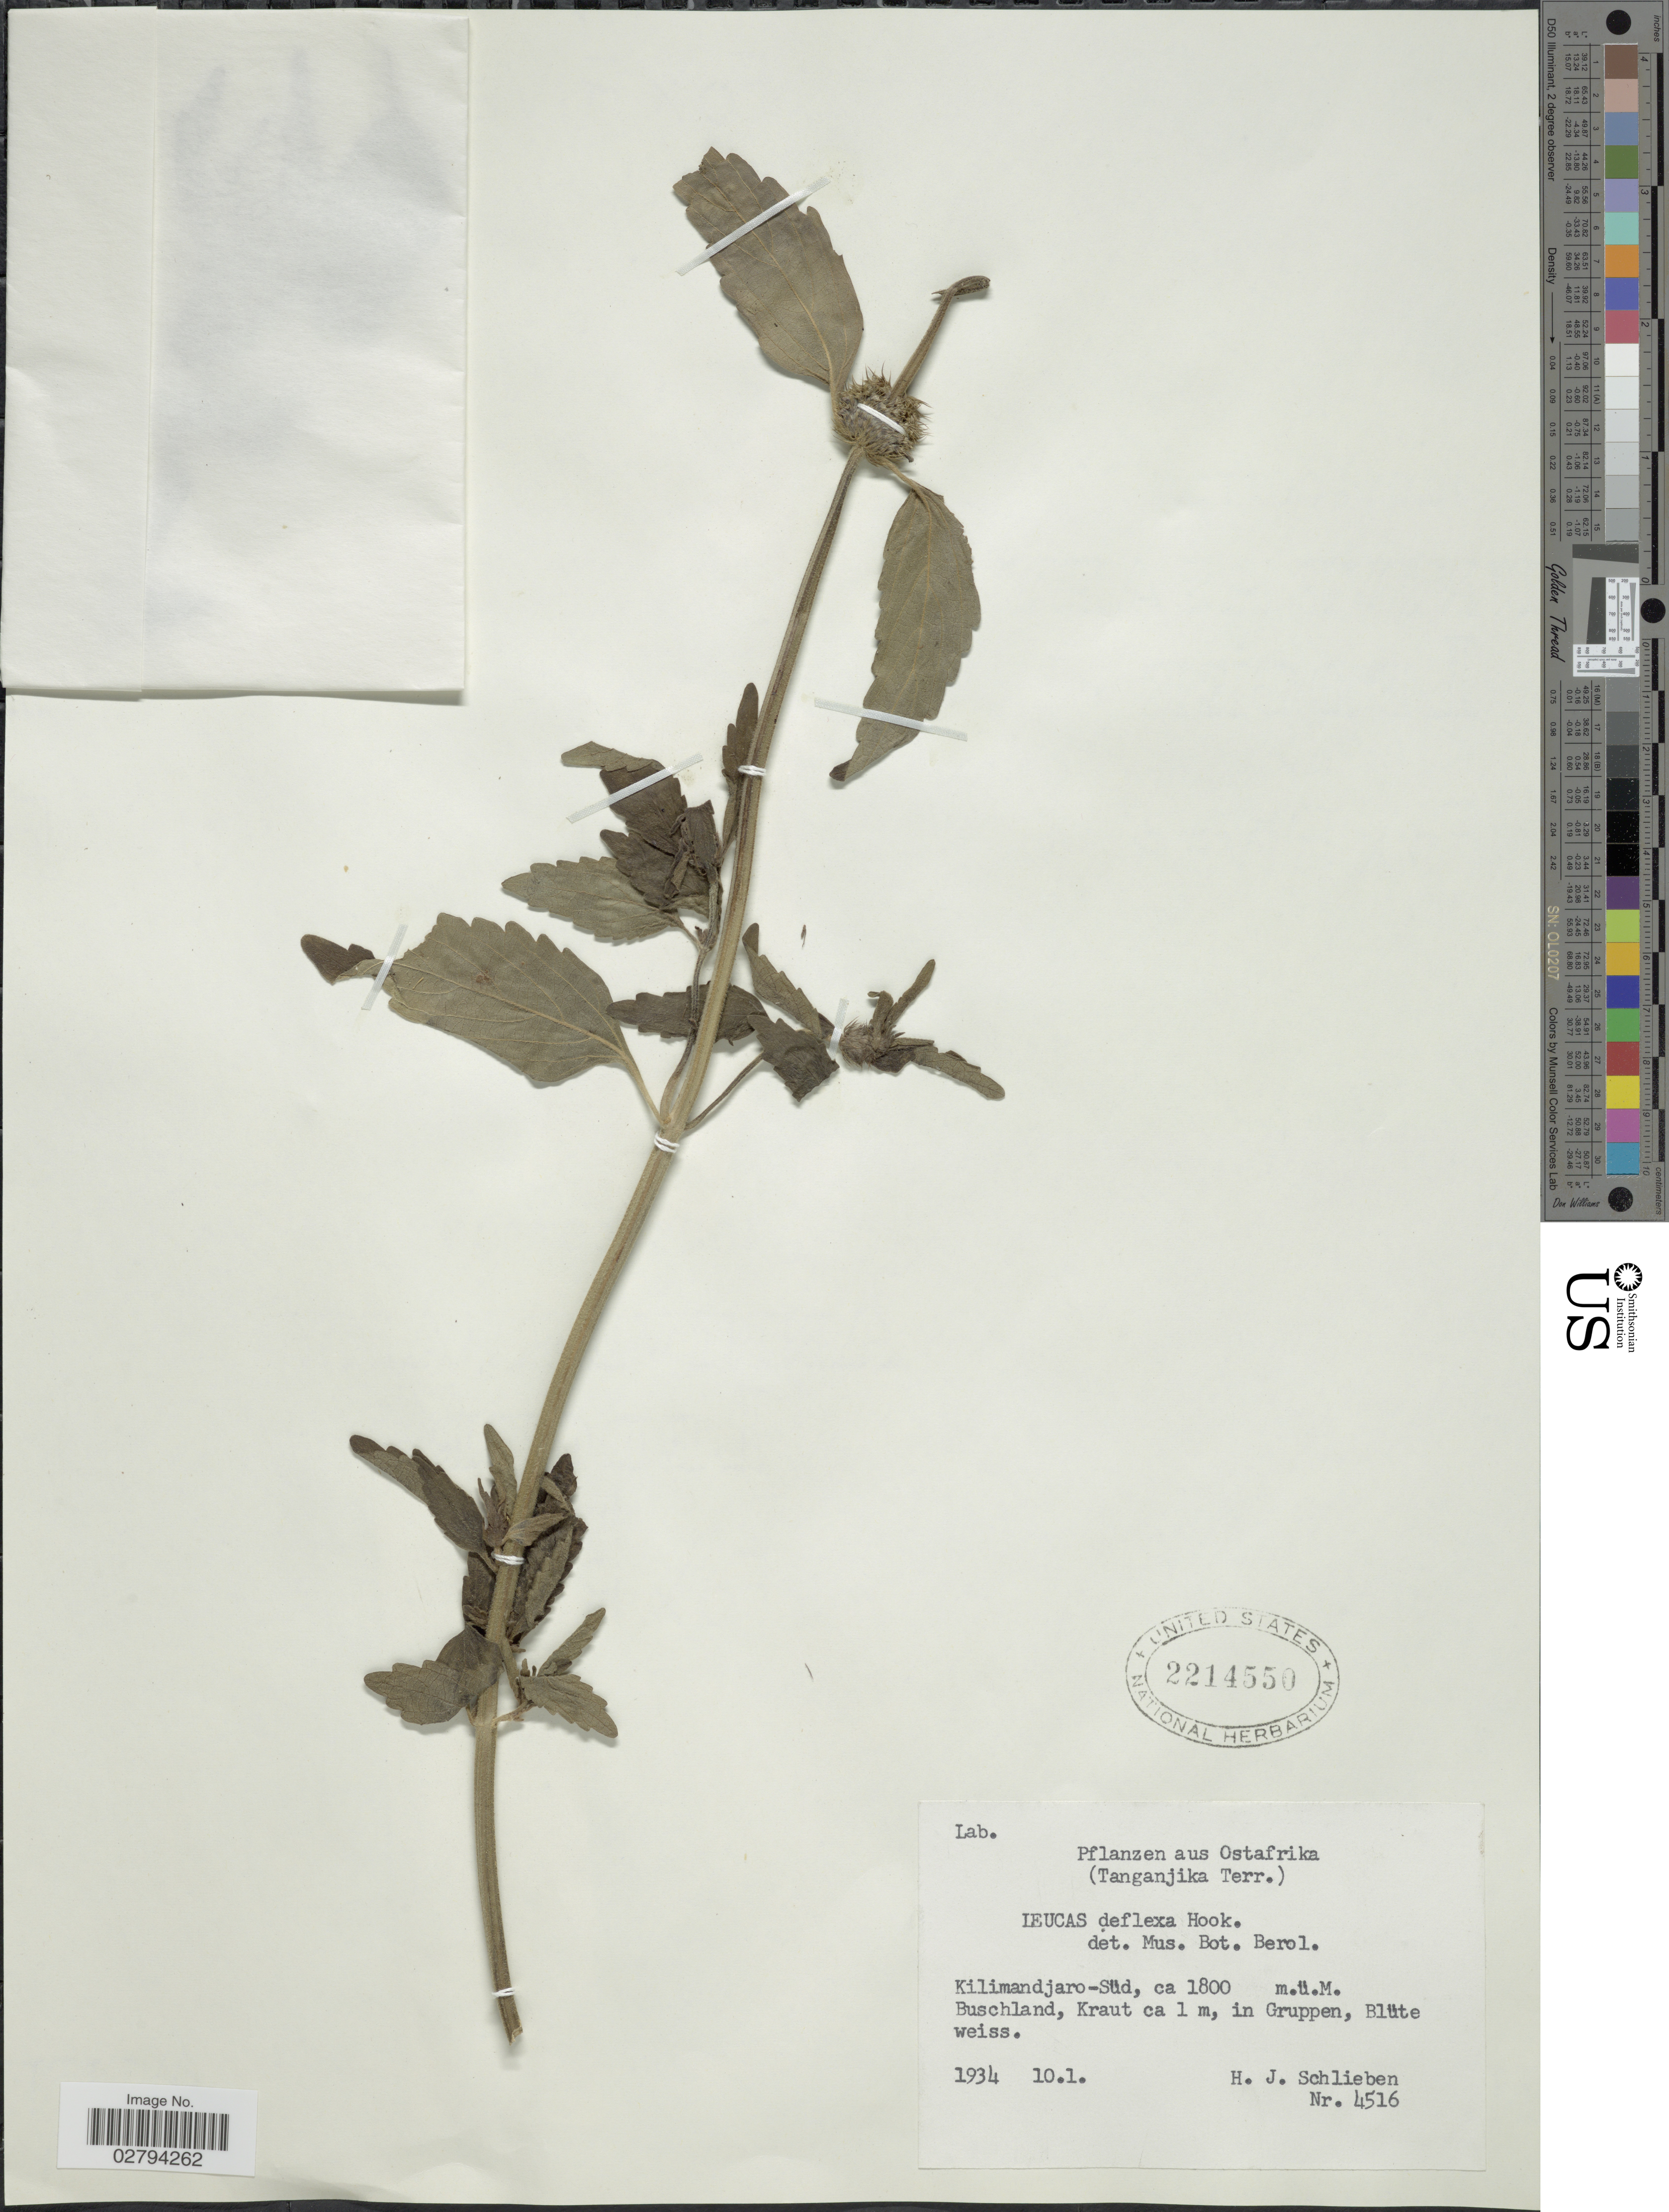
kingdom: Plantae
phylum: Tracheophyta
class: Magnoliopsida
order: Lamiales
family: Lamiaceae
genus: Leucas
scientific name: Leucas deflexa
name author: Hook. f.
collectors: H. J. Schlieben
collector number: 4516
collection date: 1934-01-10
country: Tanzania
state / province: Kilimanjaro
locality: Ostafrika. (Tanganjika Terr.). Kilimandjaro- Süd.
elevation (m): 1800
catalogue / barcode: US 2214550